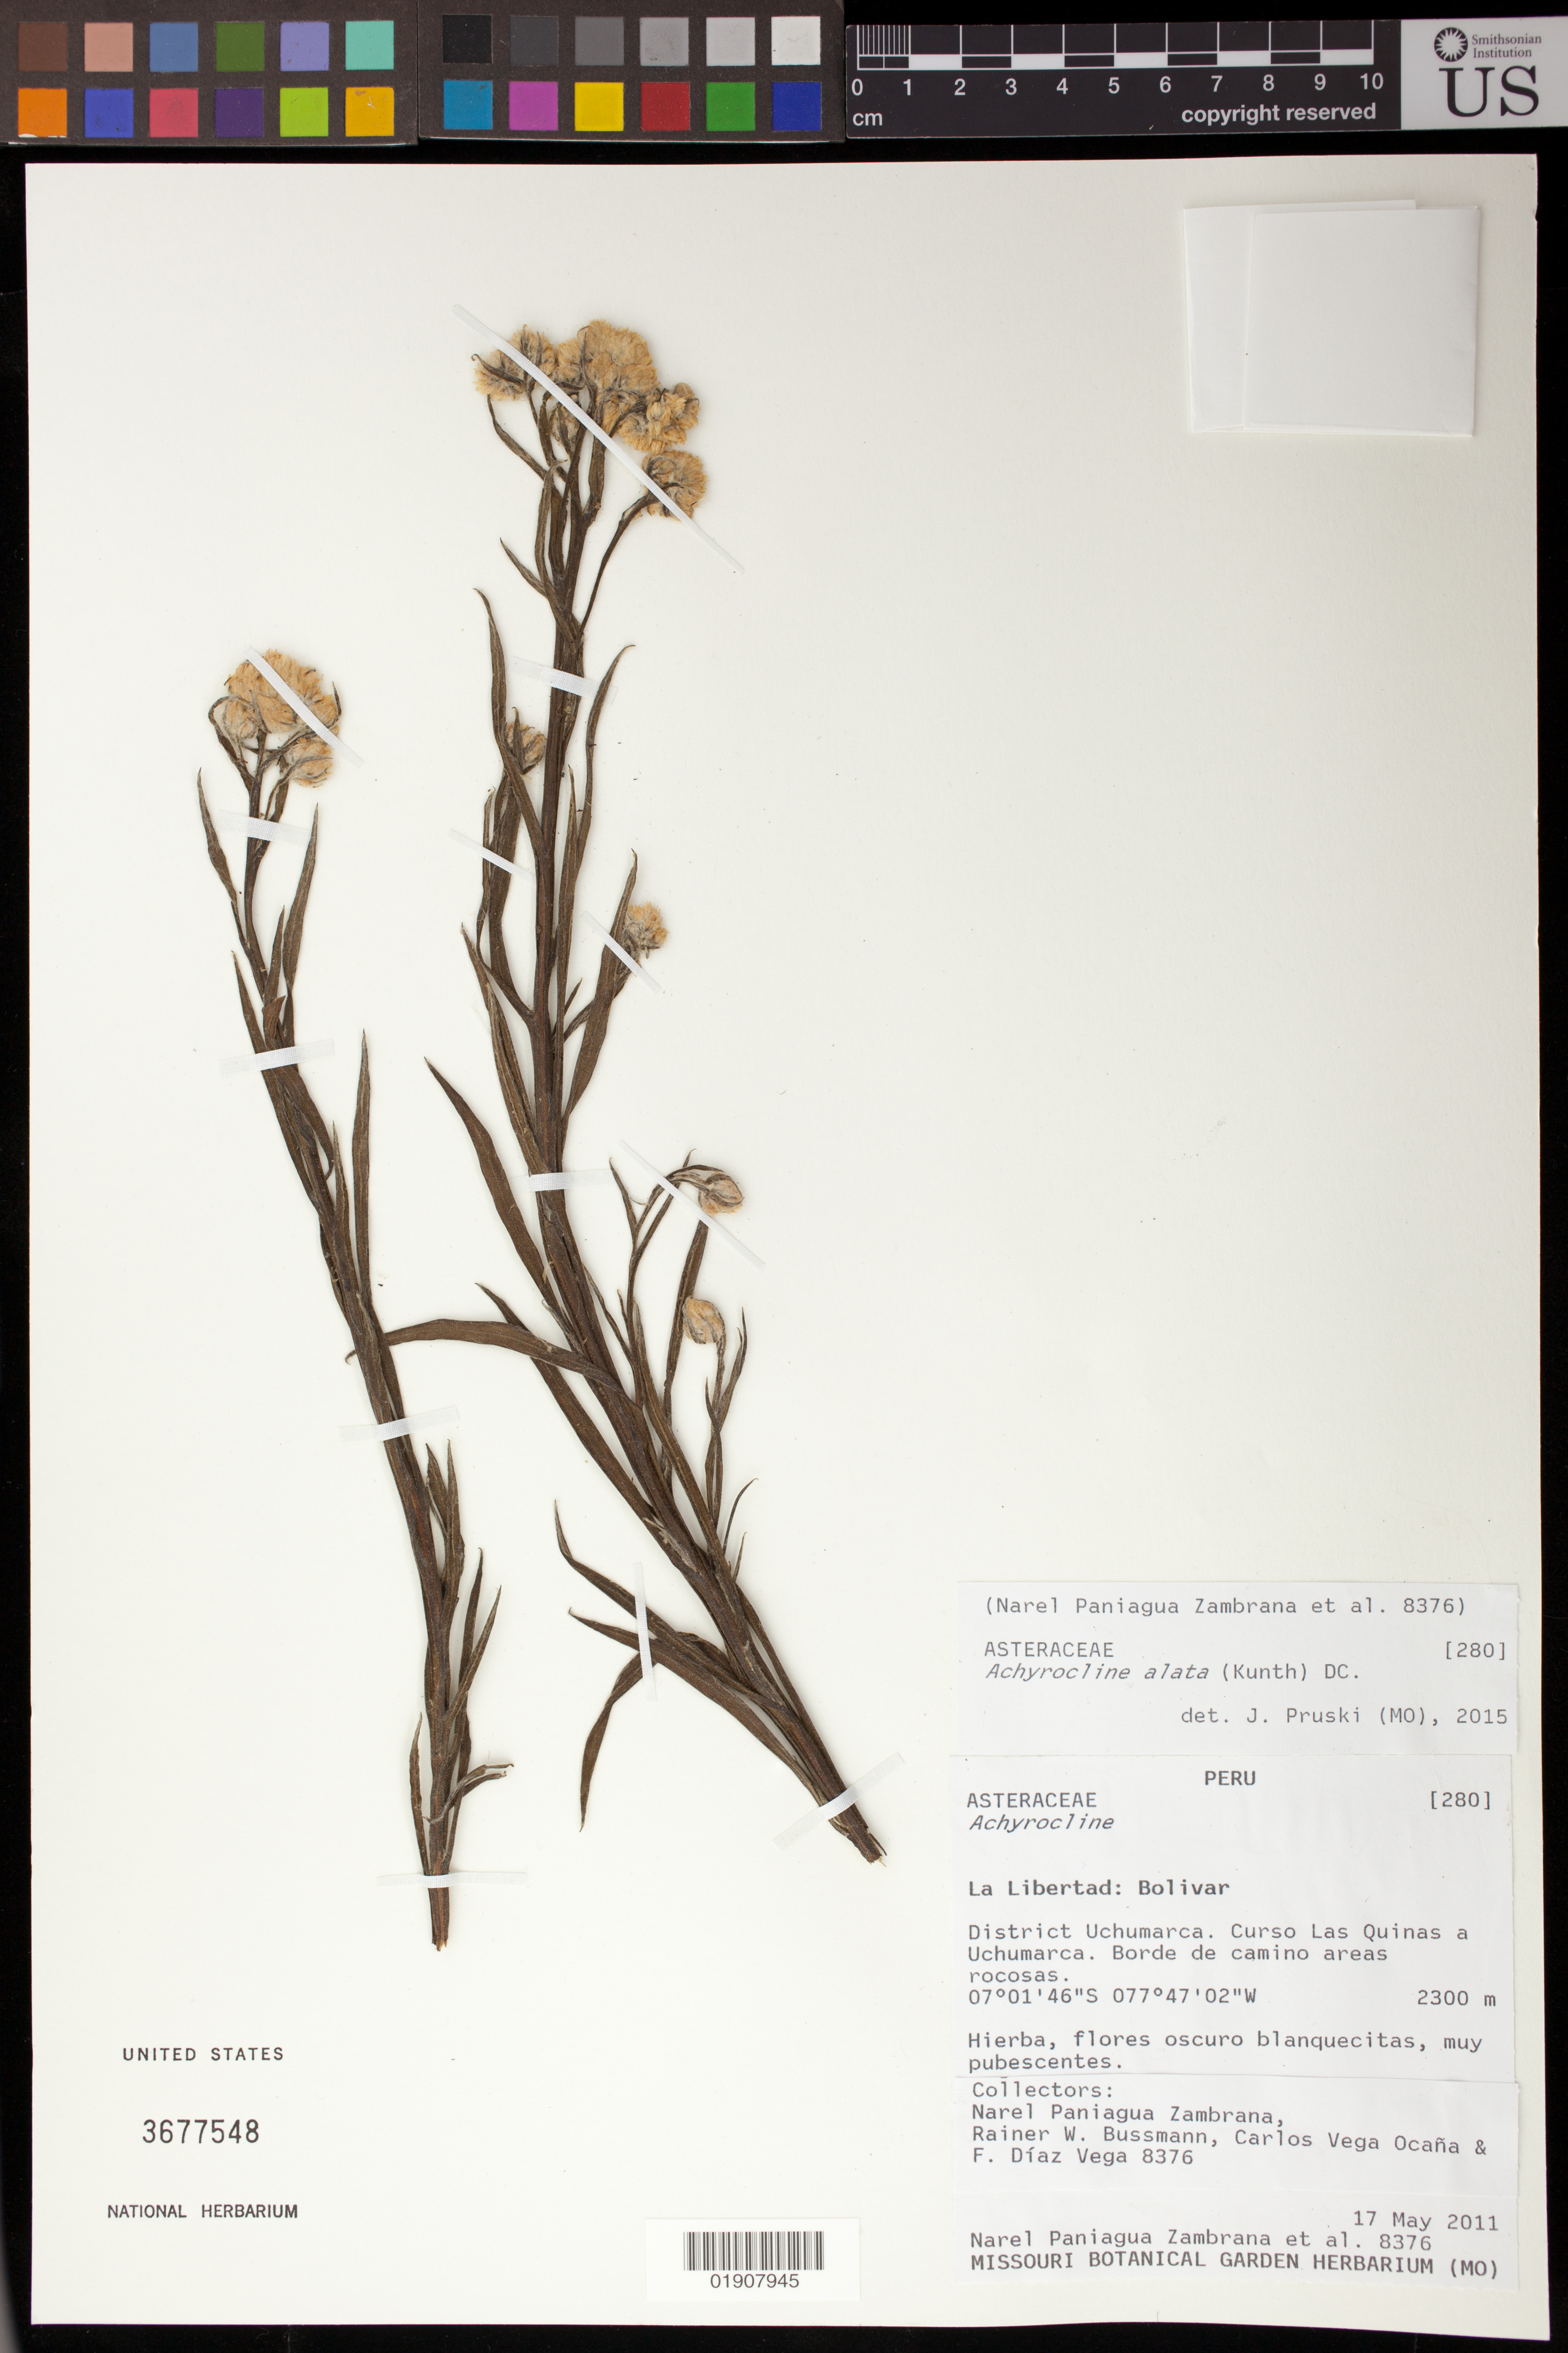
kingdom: Plantae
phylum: Tracheophyta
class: Magnoliopsida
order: Asterales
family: Asteraceae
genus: Achyrocline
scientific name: Achyrocline alata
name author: (Kunth) DC.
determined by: Pruski, J. F.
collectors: N. Paniagua Zambrana, R. W. Bussmann, C. Vega Ocaña & F. Diaz Vega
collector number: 8376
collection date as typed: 17 May 2011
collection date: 2011-05-17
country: Peru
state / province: La Libertad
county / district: Bolívar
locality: La Libertad: Bolivar; District Uchumarca, Curso Las Quinas a Uchumarca. Borde de camino areas rocosas.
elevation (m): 2300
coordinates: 07 01 46 S, 077 47 02 W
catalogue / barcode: US 3677548